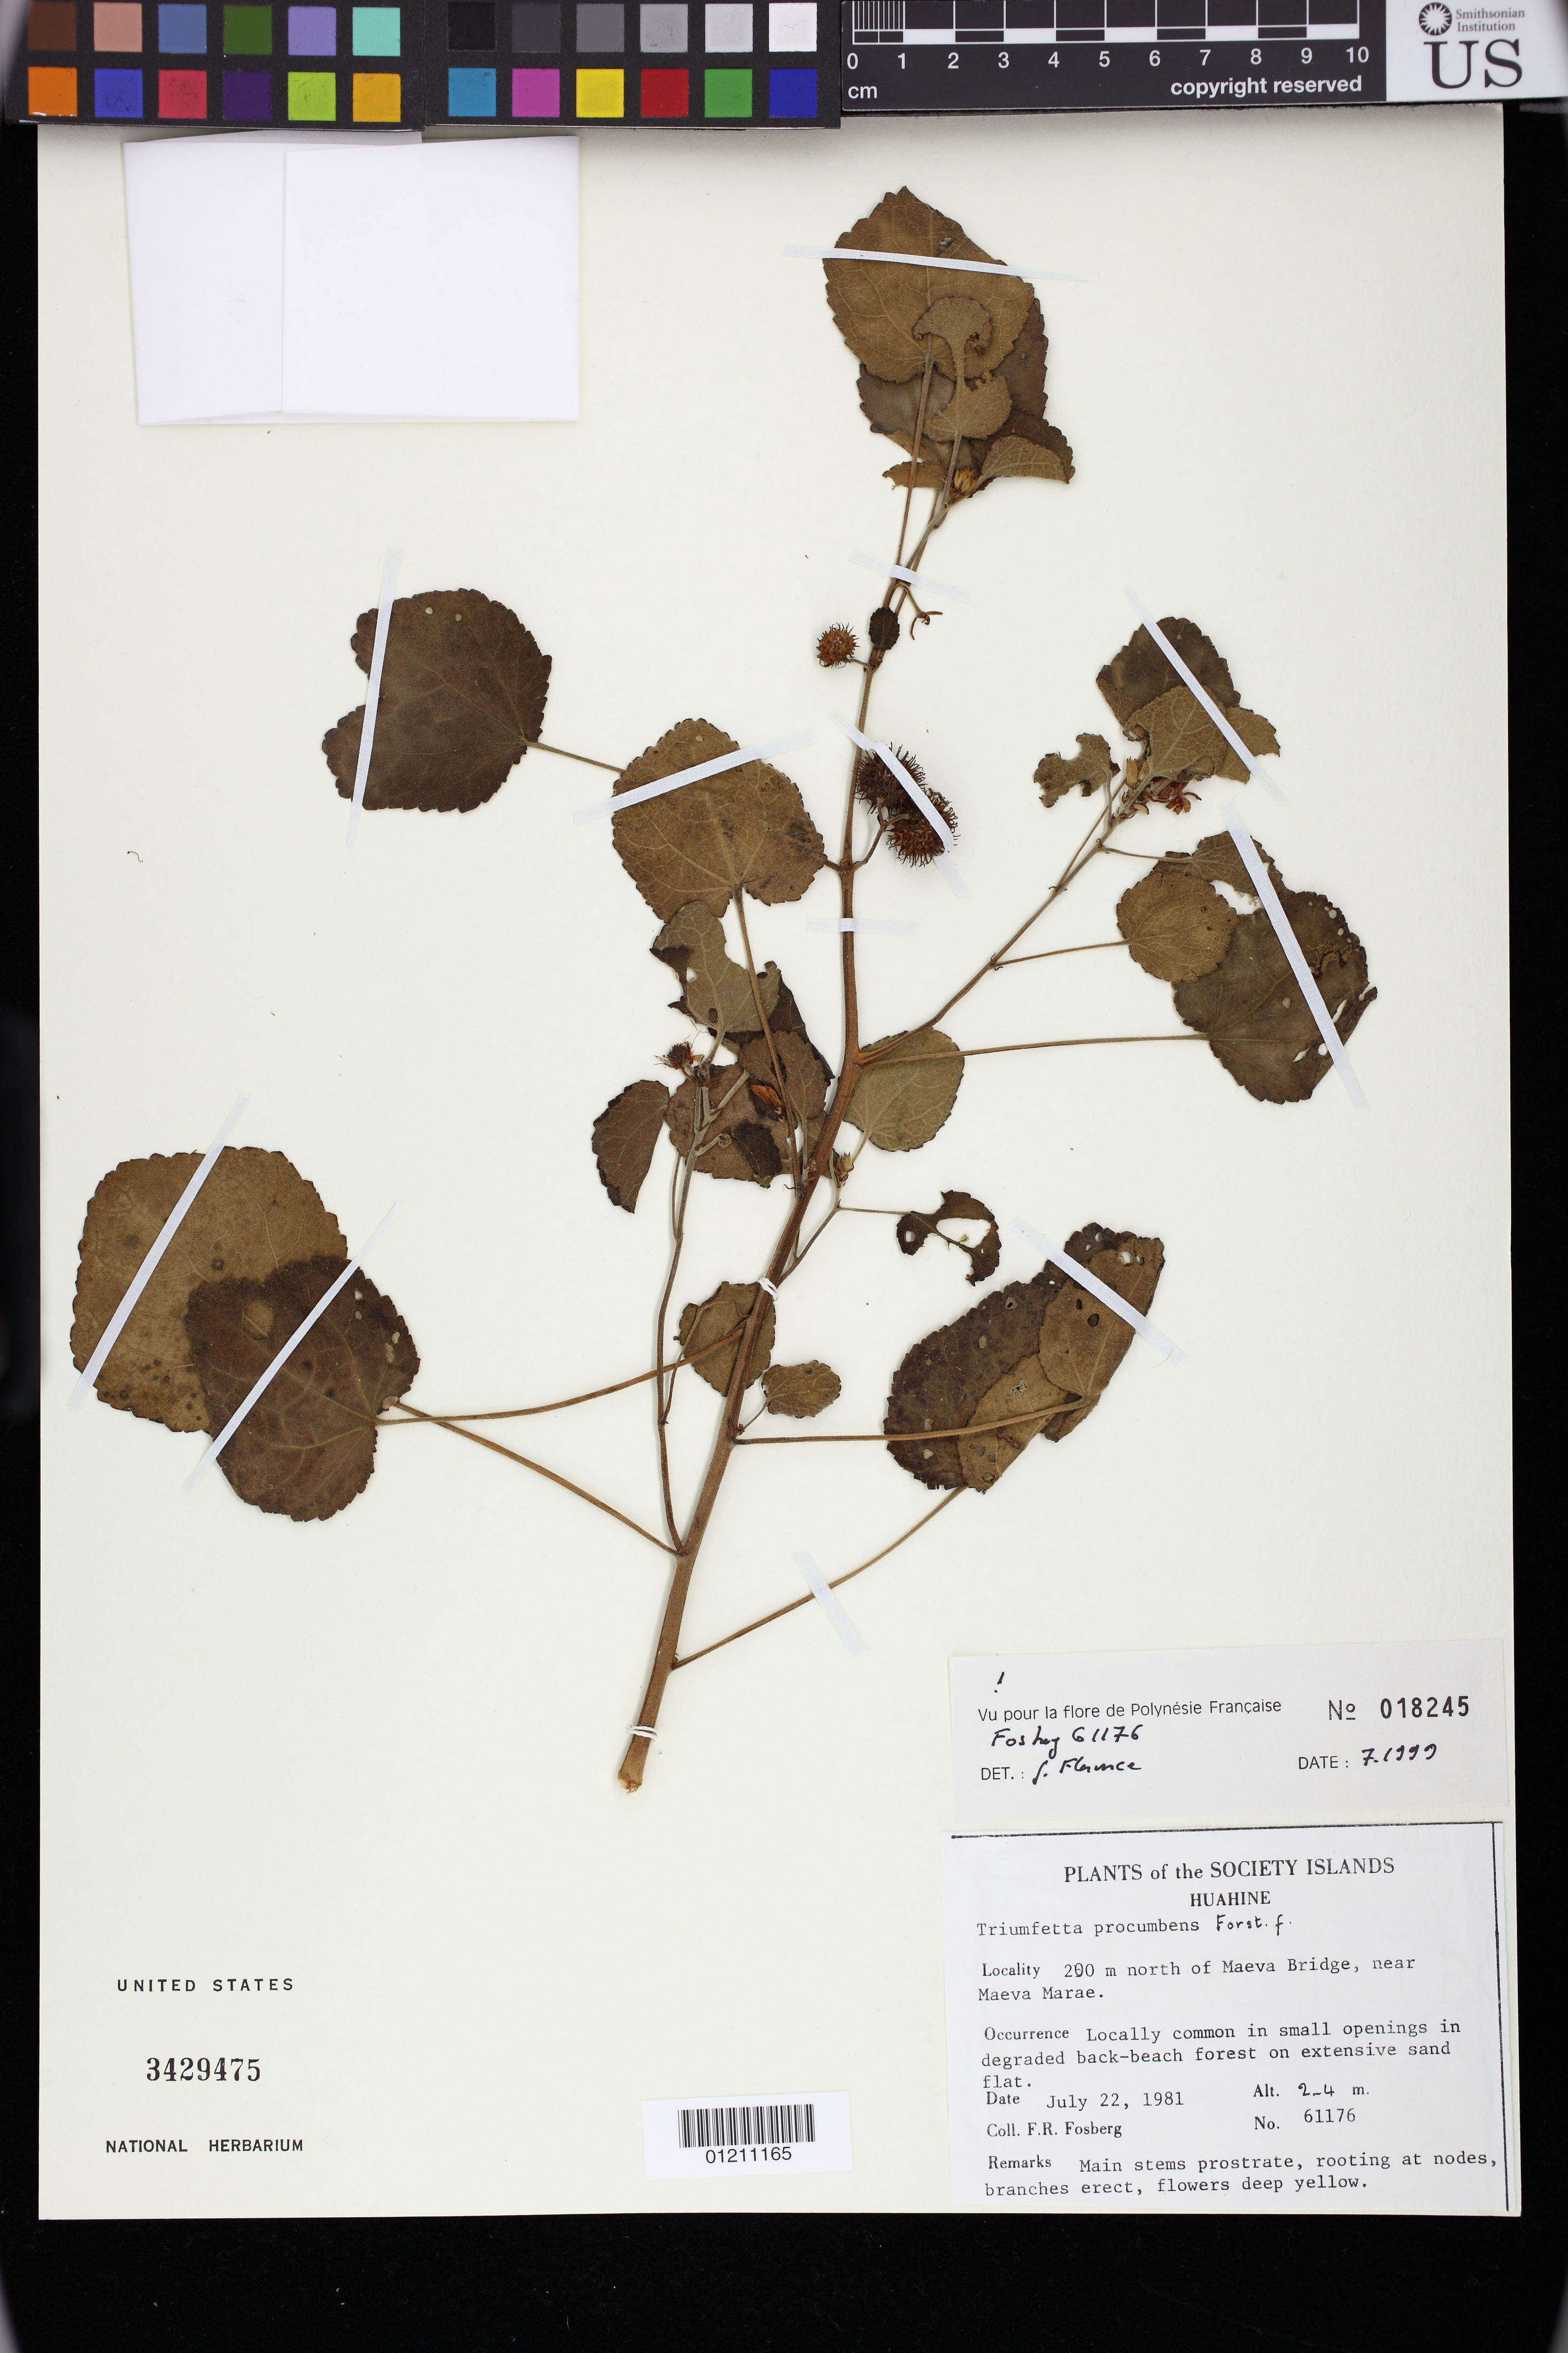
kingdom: Plantae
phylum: Tracheophyta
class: Magnoliopsida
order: Malvales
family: Malvaceae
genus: Triumfetta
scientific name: Triumfetta procumbens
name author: G. Forst.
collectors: F. R. Fosberg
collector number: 61176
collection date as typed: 22 Jul 1981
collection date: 1981-07-22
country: French Polynesia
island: Huahine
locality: Society Islands, Huahine, 200 m north of Maeva Bridge, near Maeva Marae.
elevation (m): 2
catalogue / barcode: US 3429475